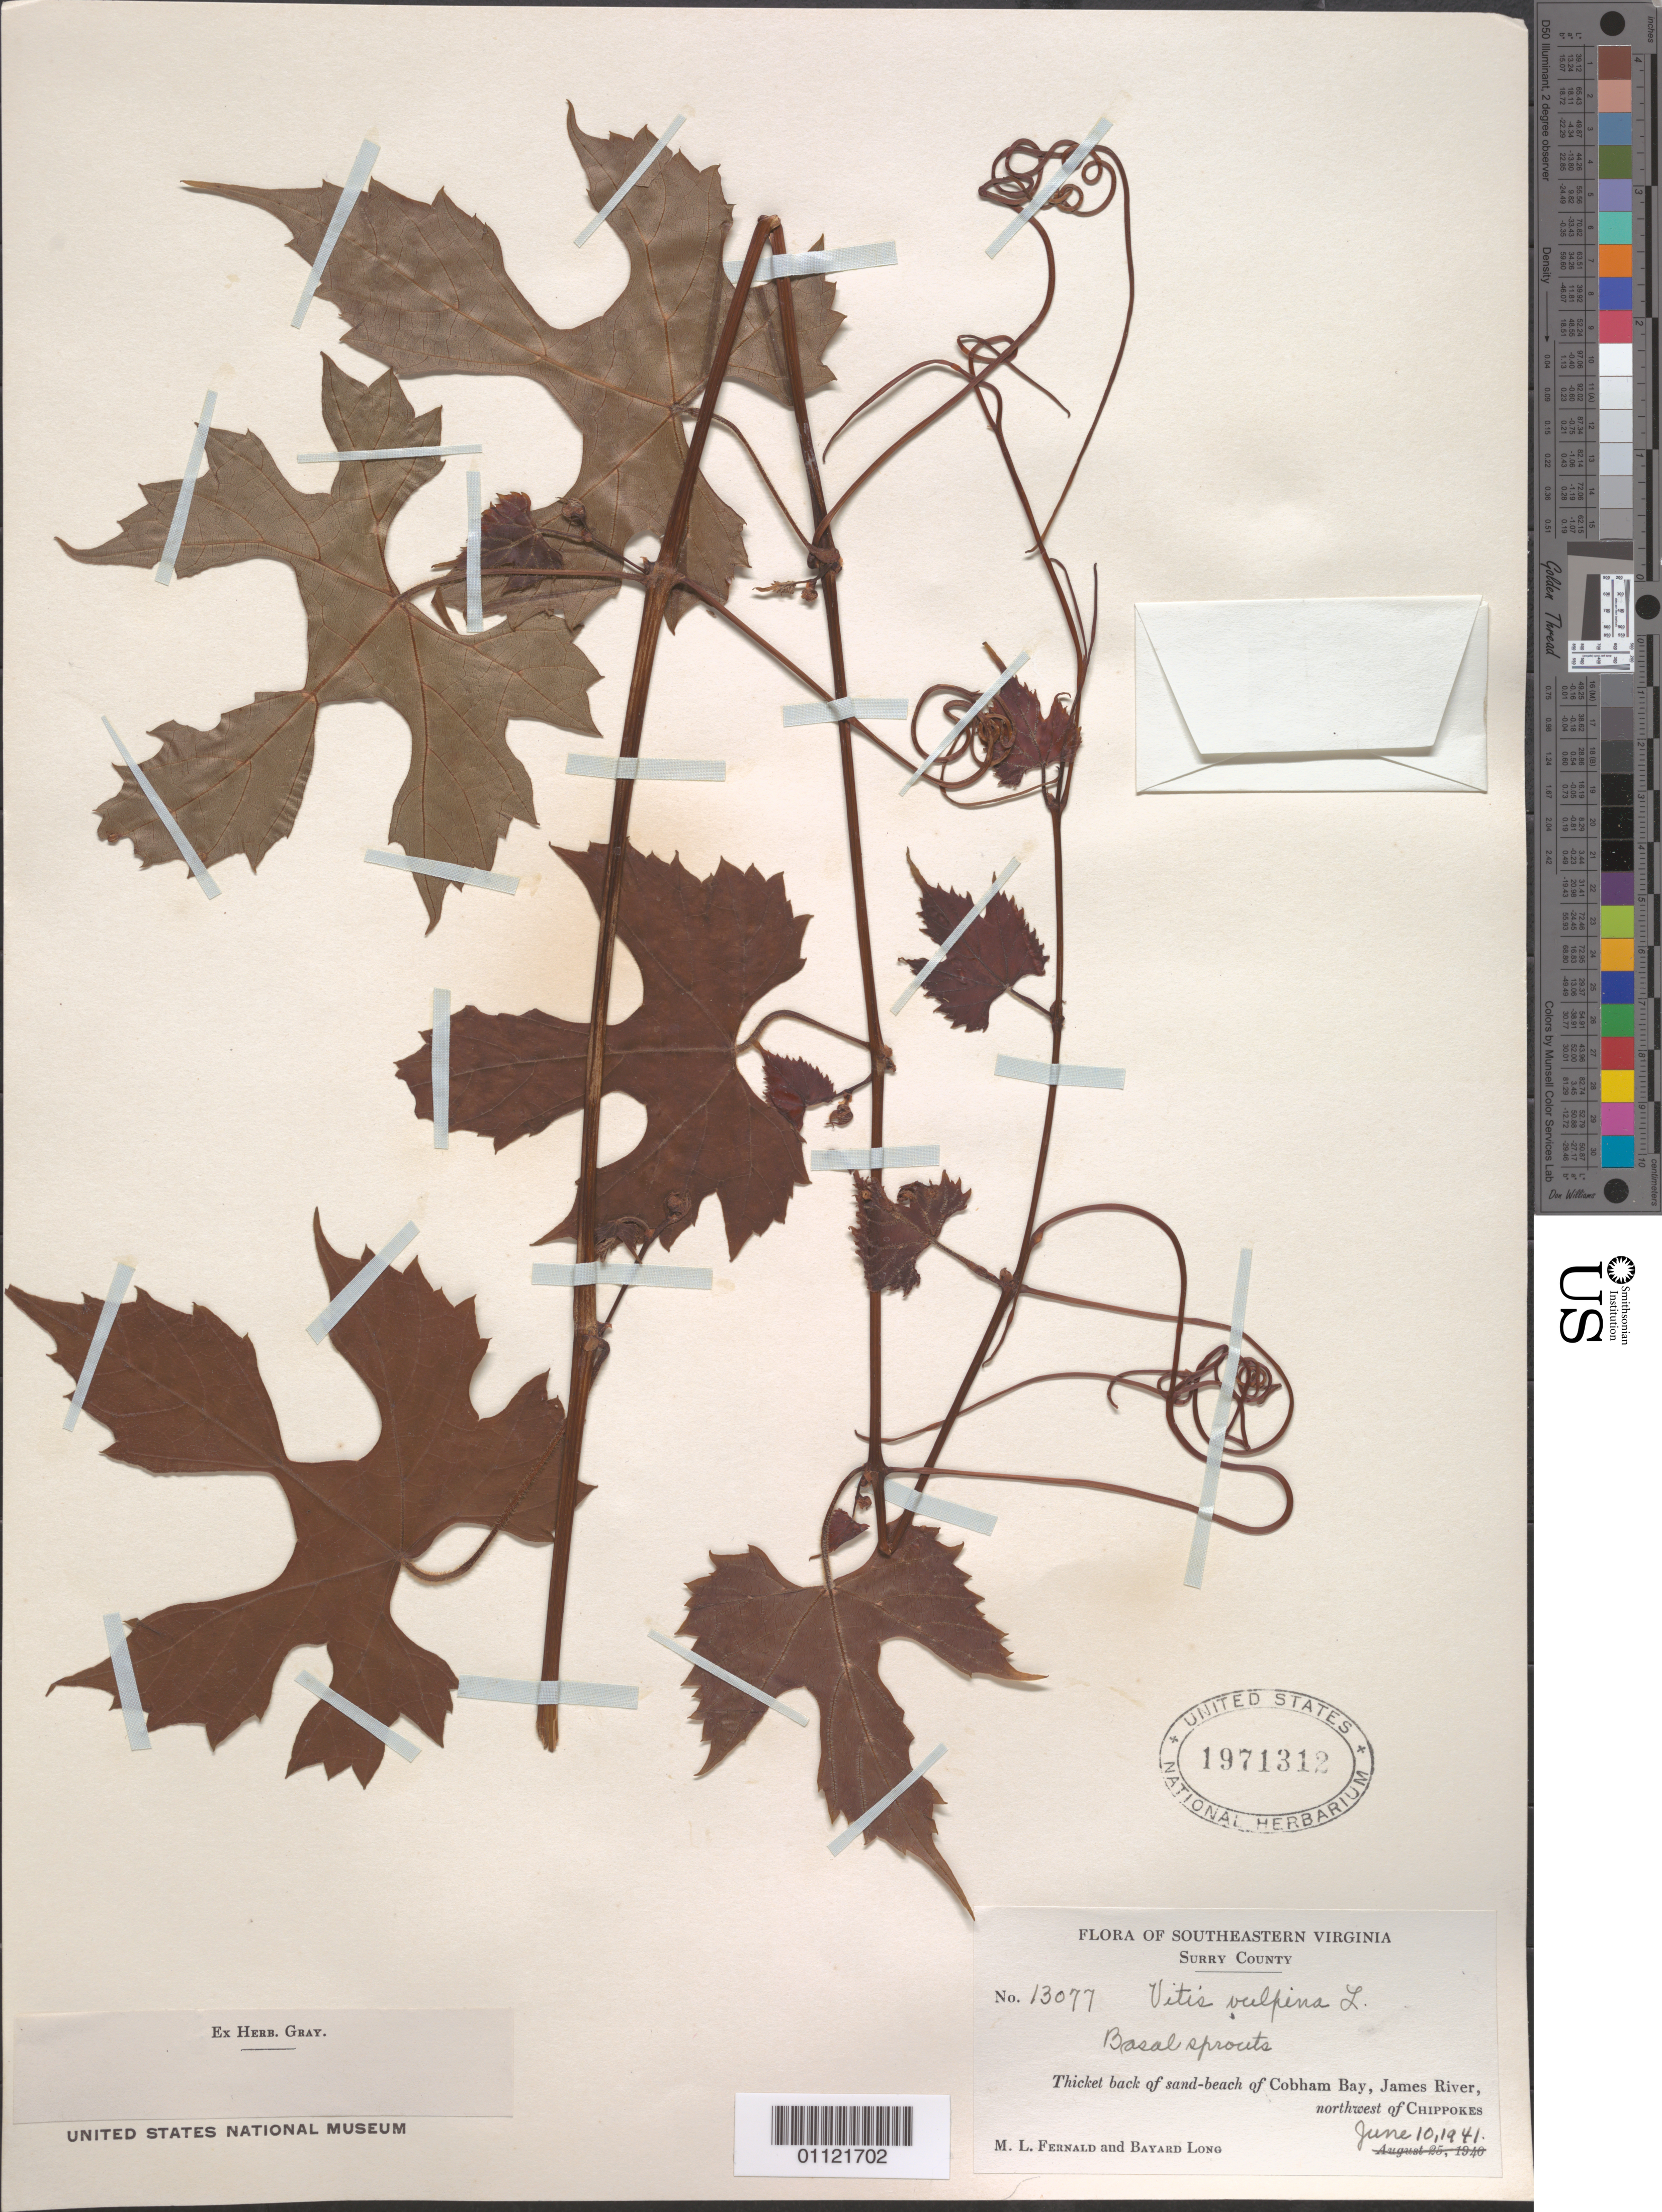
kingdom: Plantae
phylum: Tracheophyta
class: Magnoliopsida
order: Vitales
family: Vitaceae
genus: Vitis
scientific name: Vitis vulpina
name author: L.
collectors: M. L. Fernald & B. Long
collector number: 13077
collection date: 1941-06-10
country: United States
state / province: Virginia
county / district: Surry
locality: Cobham Bay, James River, northwest of Chippokes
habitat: Thicket back of sand-beach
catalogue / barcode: US 1971312